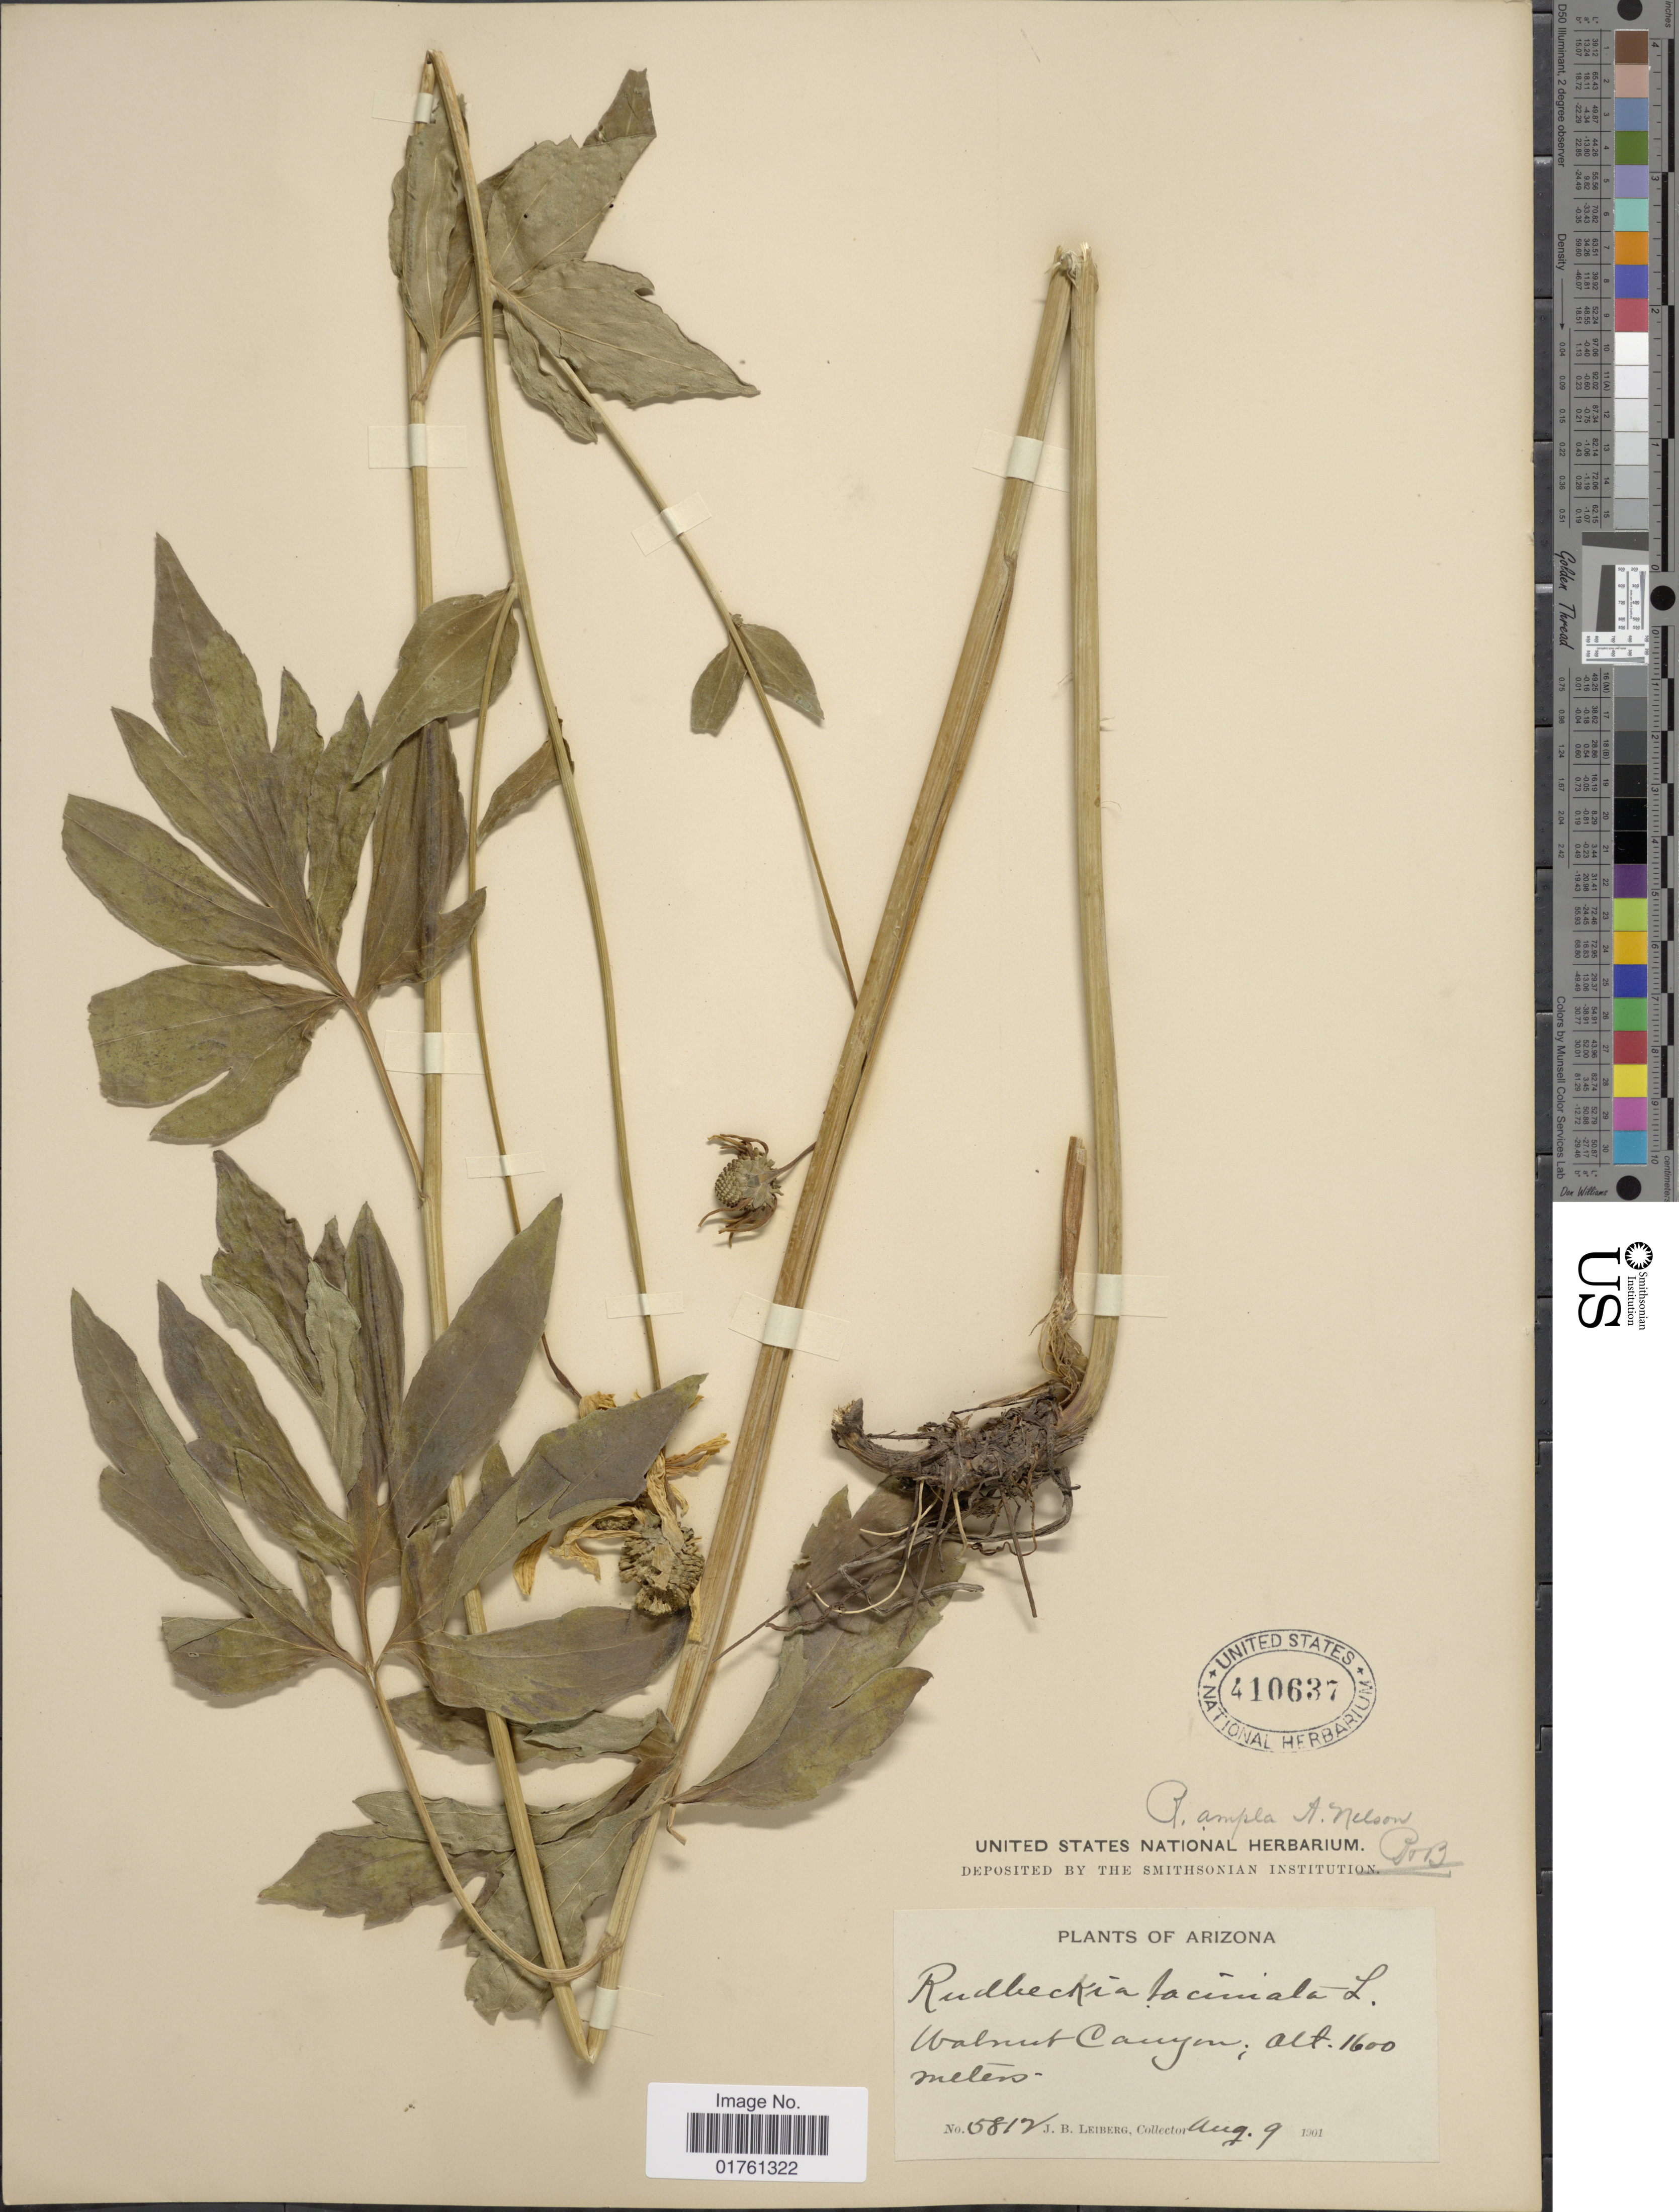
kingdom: Plantae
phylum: Tracheophyta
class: Magnoliopsida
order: Asterales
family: Asteraceae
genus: Rudbeckia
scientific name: Rudbeckia laciniata var. ampla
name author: (A. Nelson) Cronq.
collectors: J. B. Leiberg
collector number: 5812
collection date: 1901-08-09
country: United States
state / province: Arizona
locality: Walnut Canyon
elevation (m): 1600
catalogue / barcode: US 410637